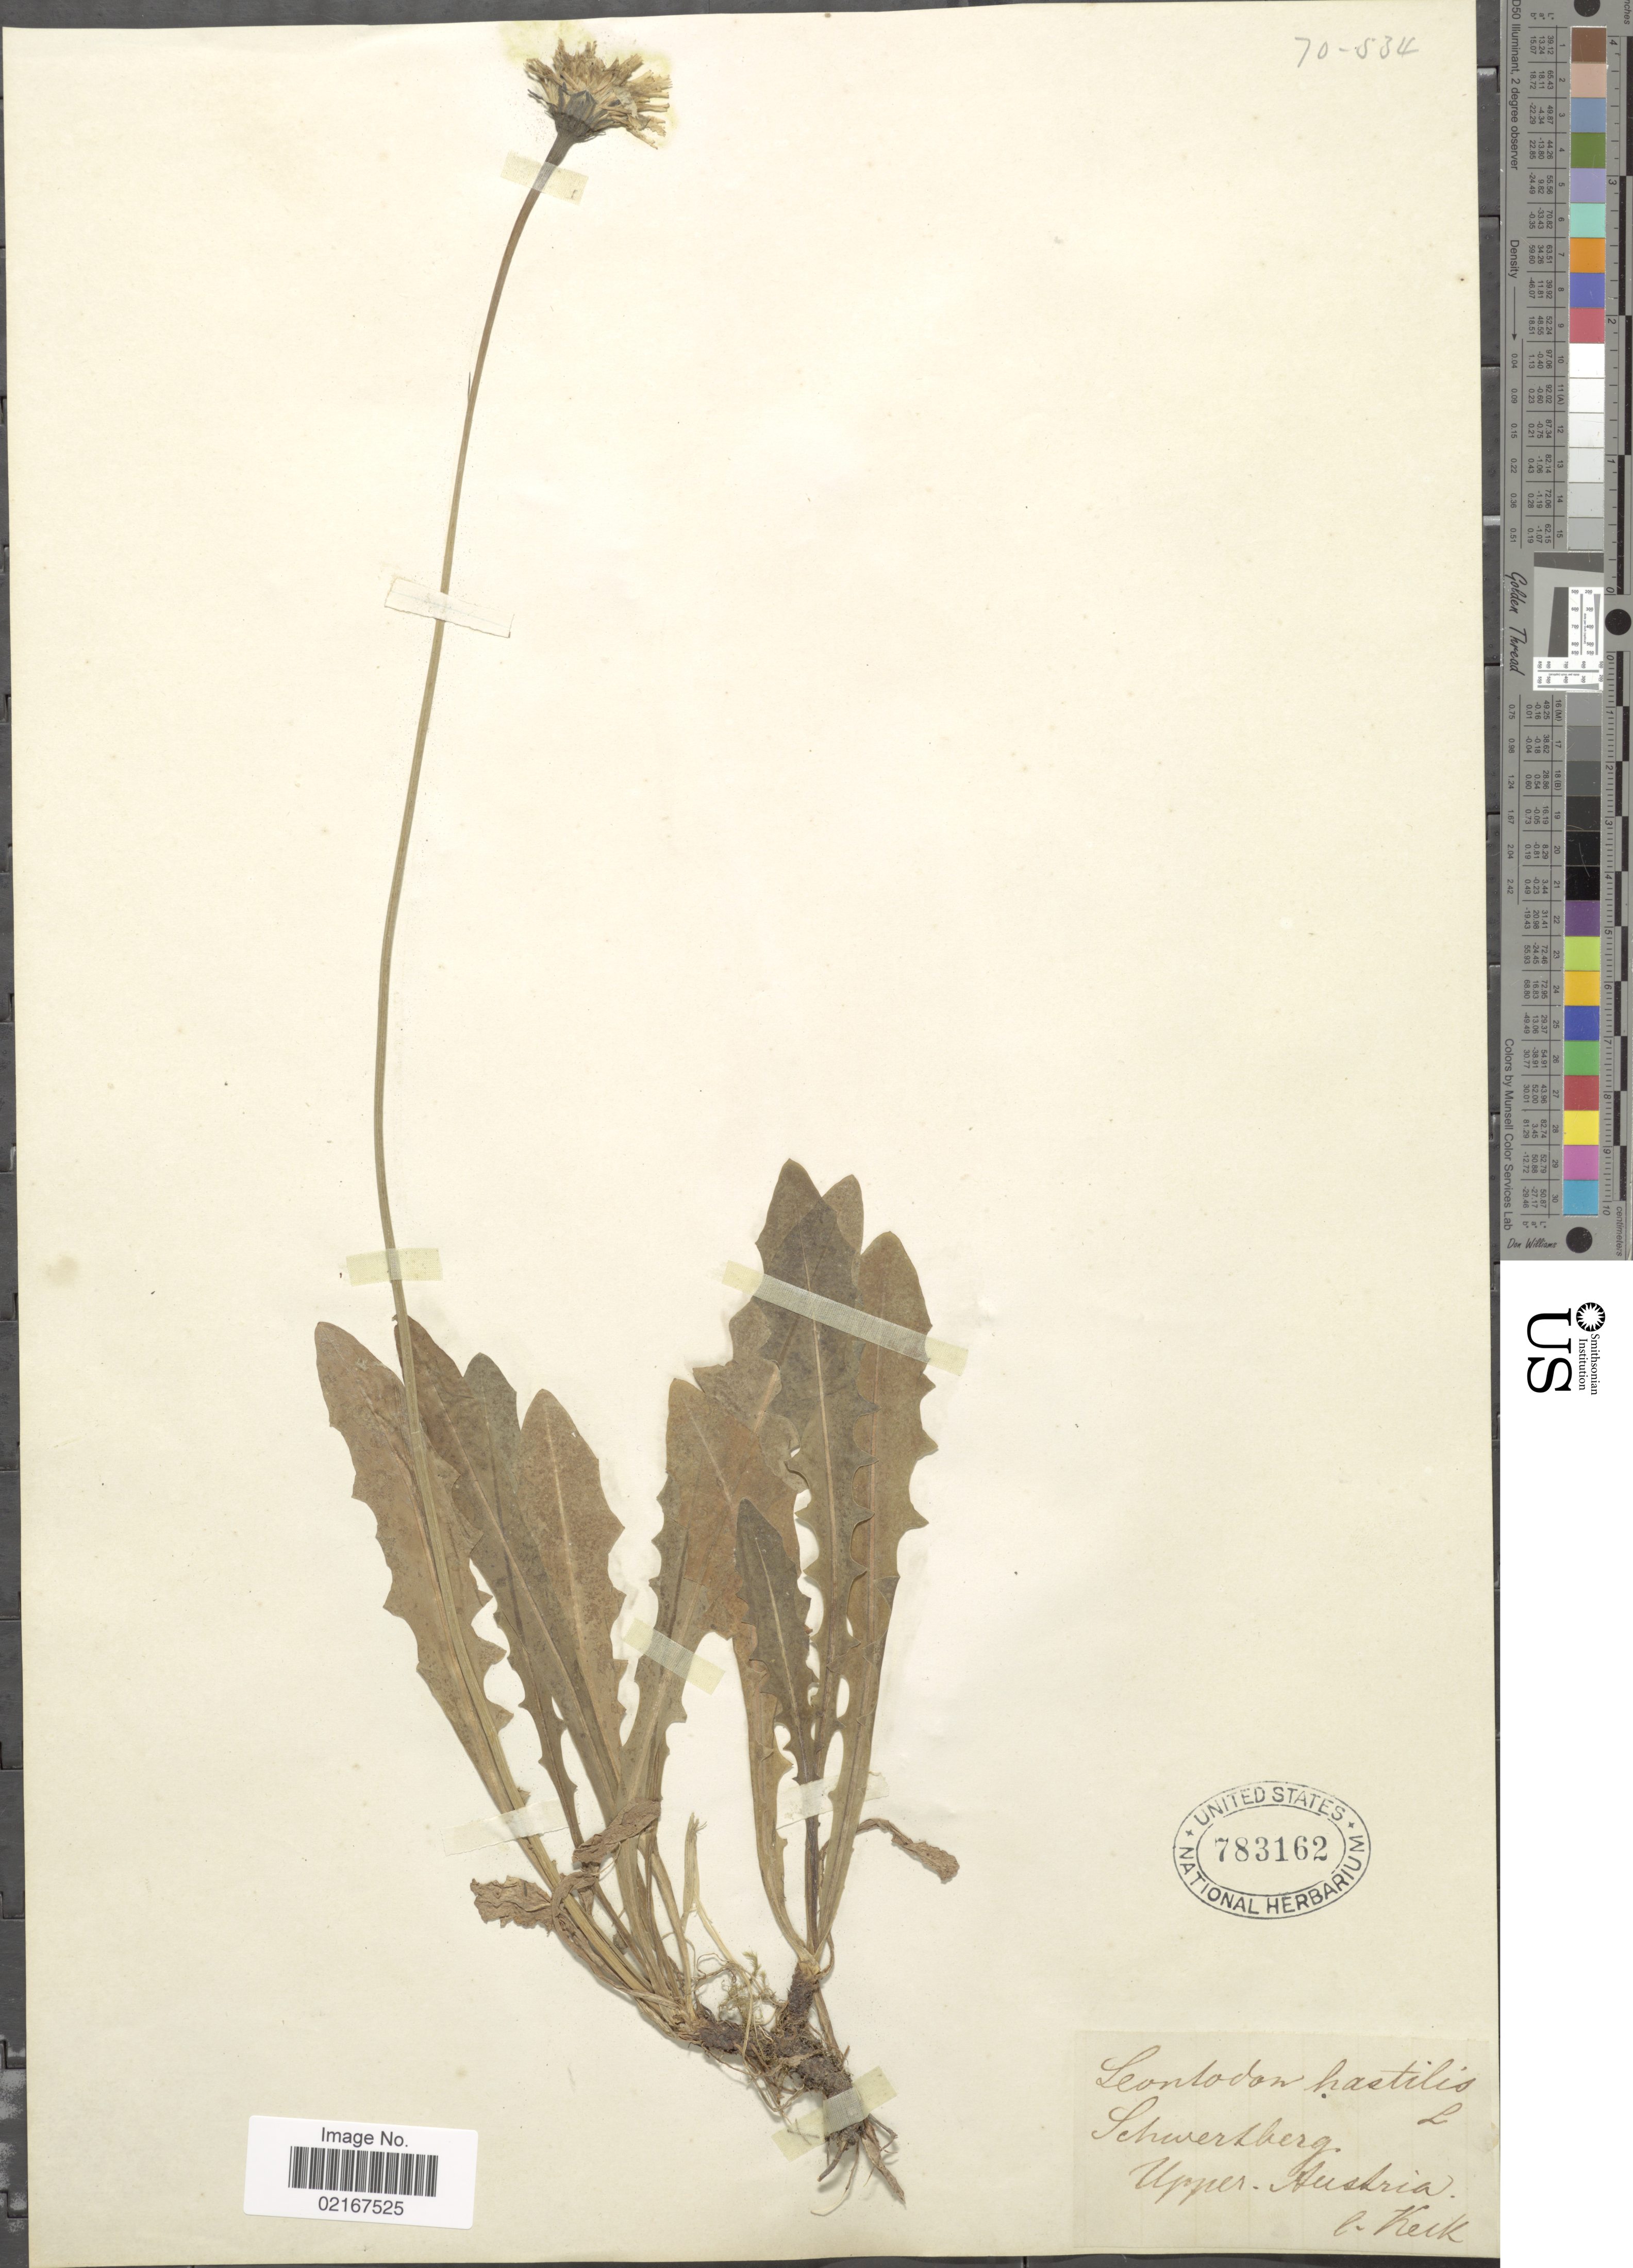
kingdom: Plantae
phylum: Tracheophyta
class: Magnoliopsida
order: Asterales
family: Asteraceae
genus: Leontodon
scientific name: Leontodon hispidus subsp. hastilis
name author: (L.) Pawlowska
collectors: -- Keck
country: Austria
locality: Schwertberg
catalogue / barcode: US 783162